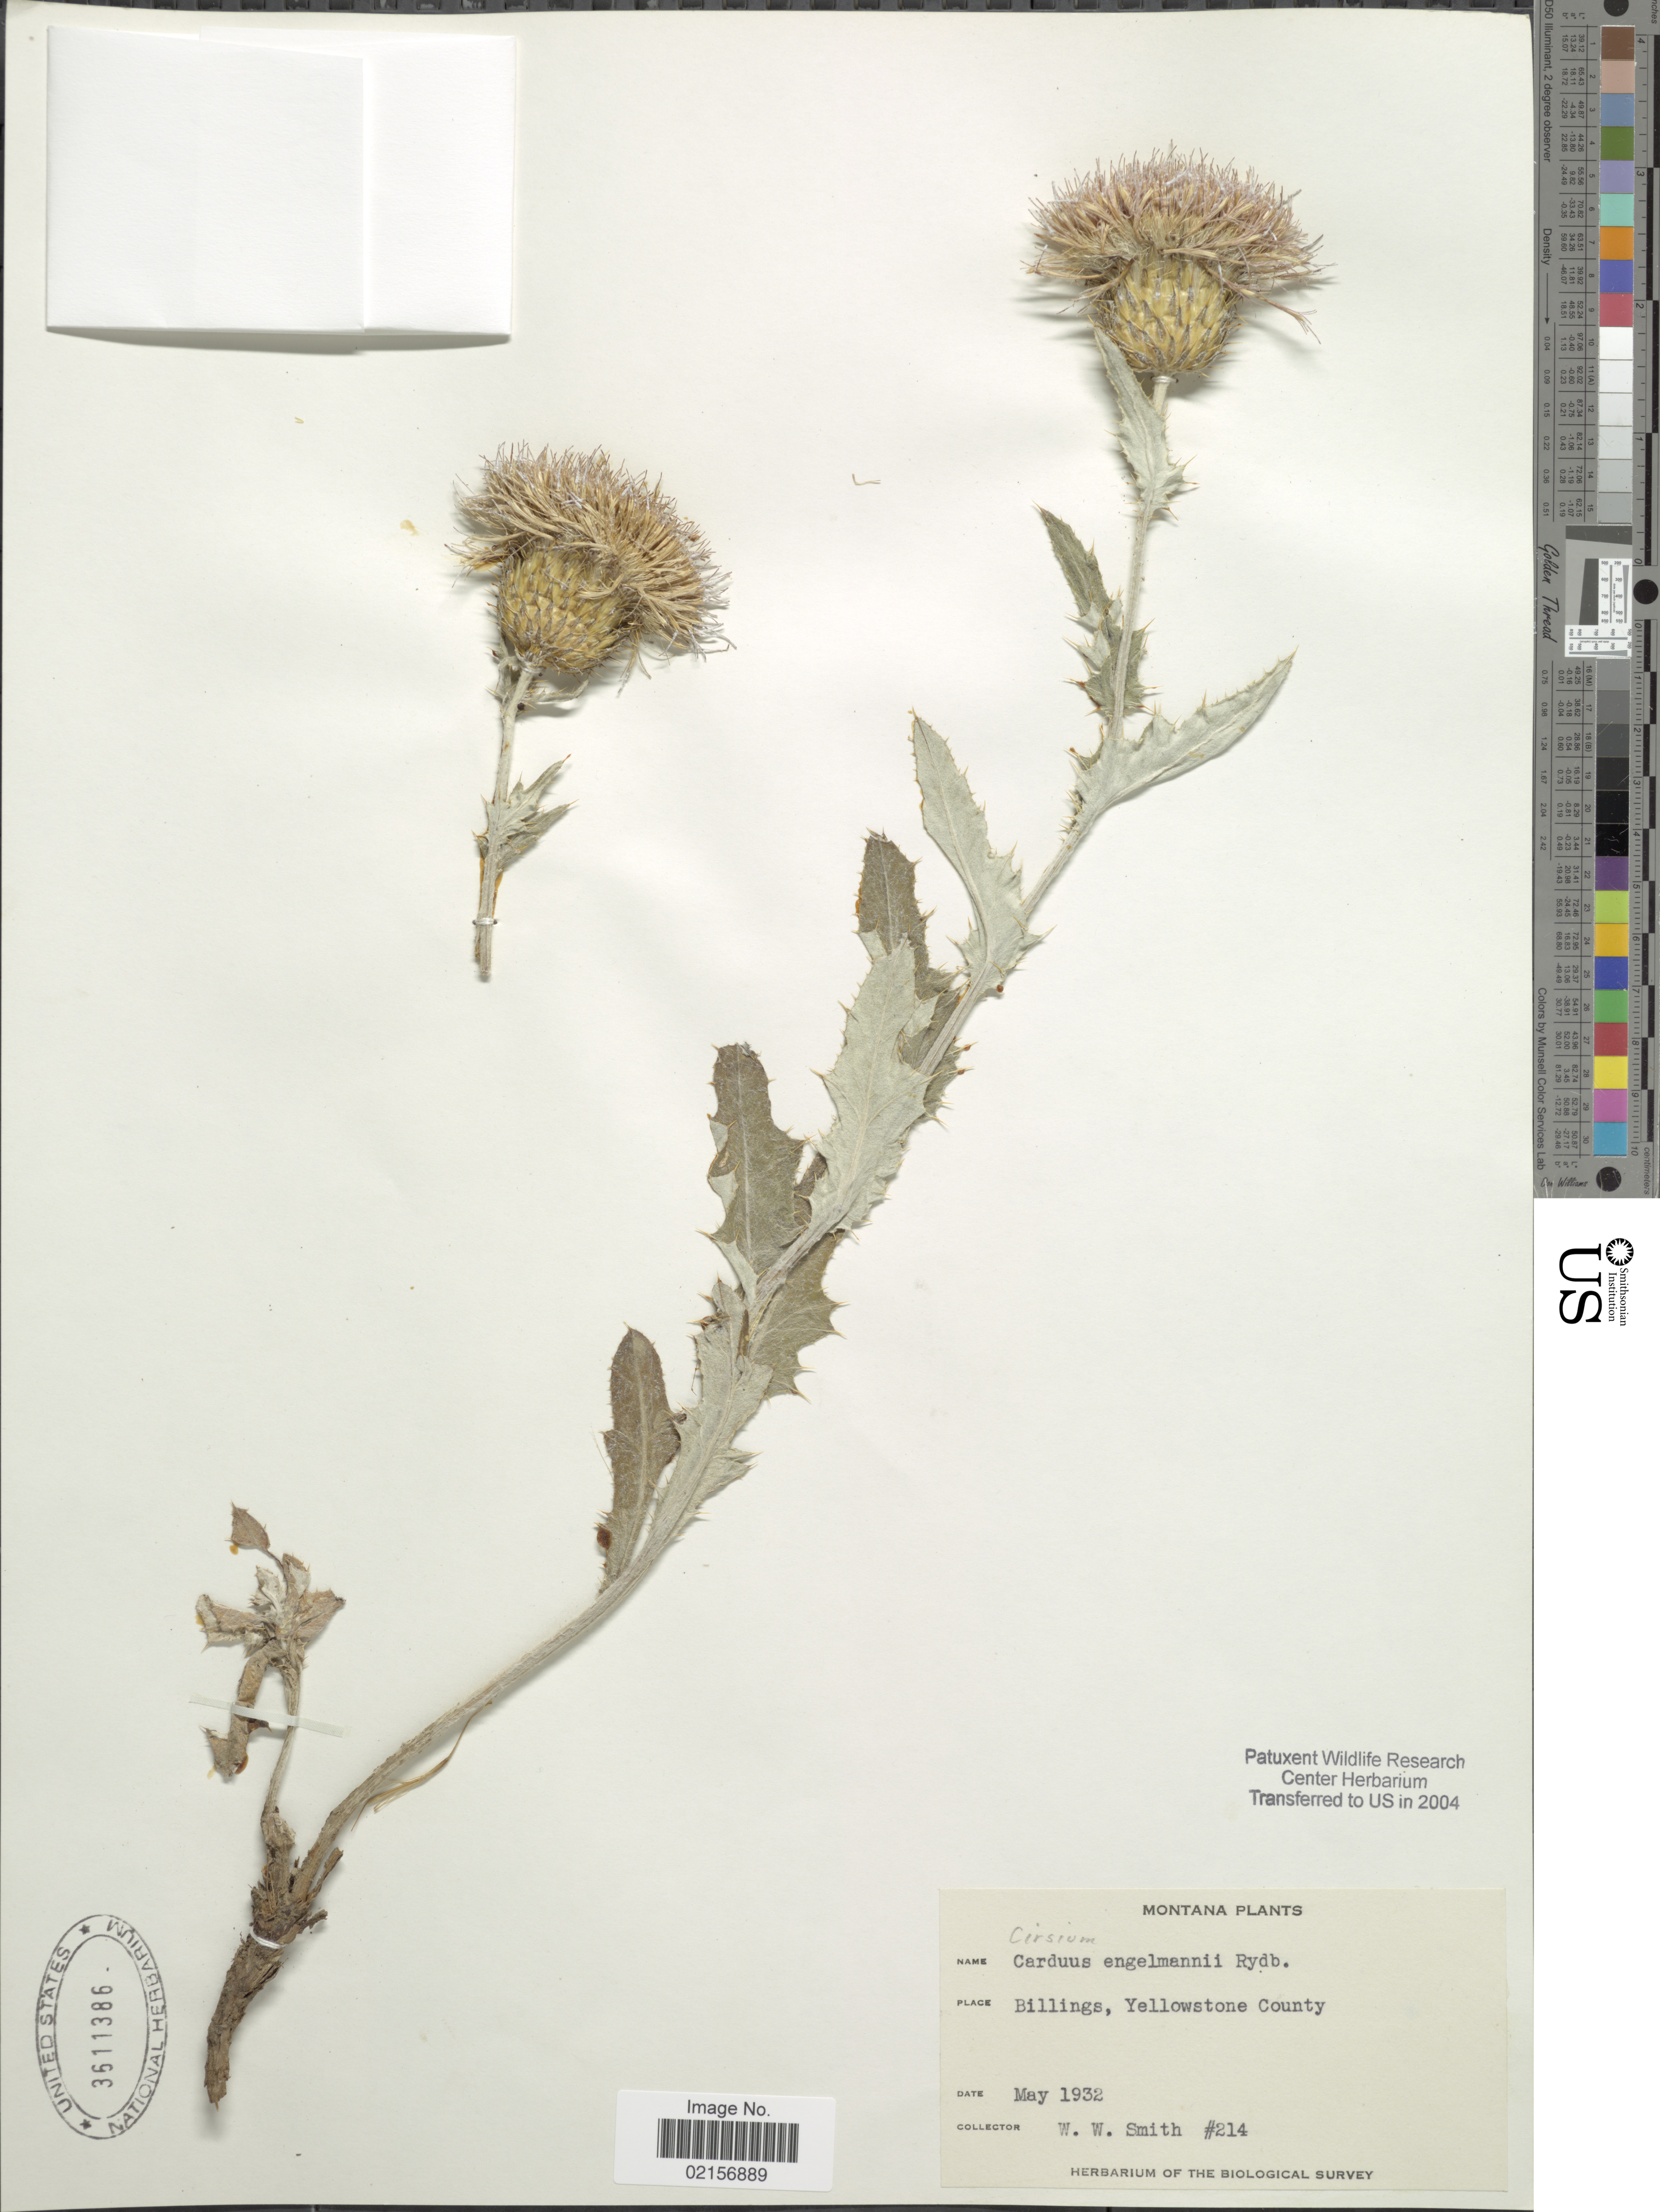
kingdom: Plantae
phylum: Tracheophyta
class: Magnoliopsida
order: Asterales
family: Asteraceae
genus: Cirsium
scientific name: Cirsium flodmanii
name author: (Rydb.) Arthur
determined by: Warneke, Christopher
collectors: W. W. Smith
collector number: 214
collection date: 1932-05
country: United States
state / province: Montana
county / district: Yellowstone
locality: Billings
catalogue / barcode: US 3611386